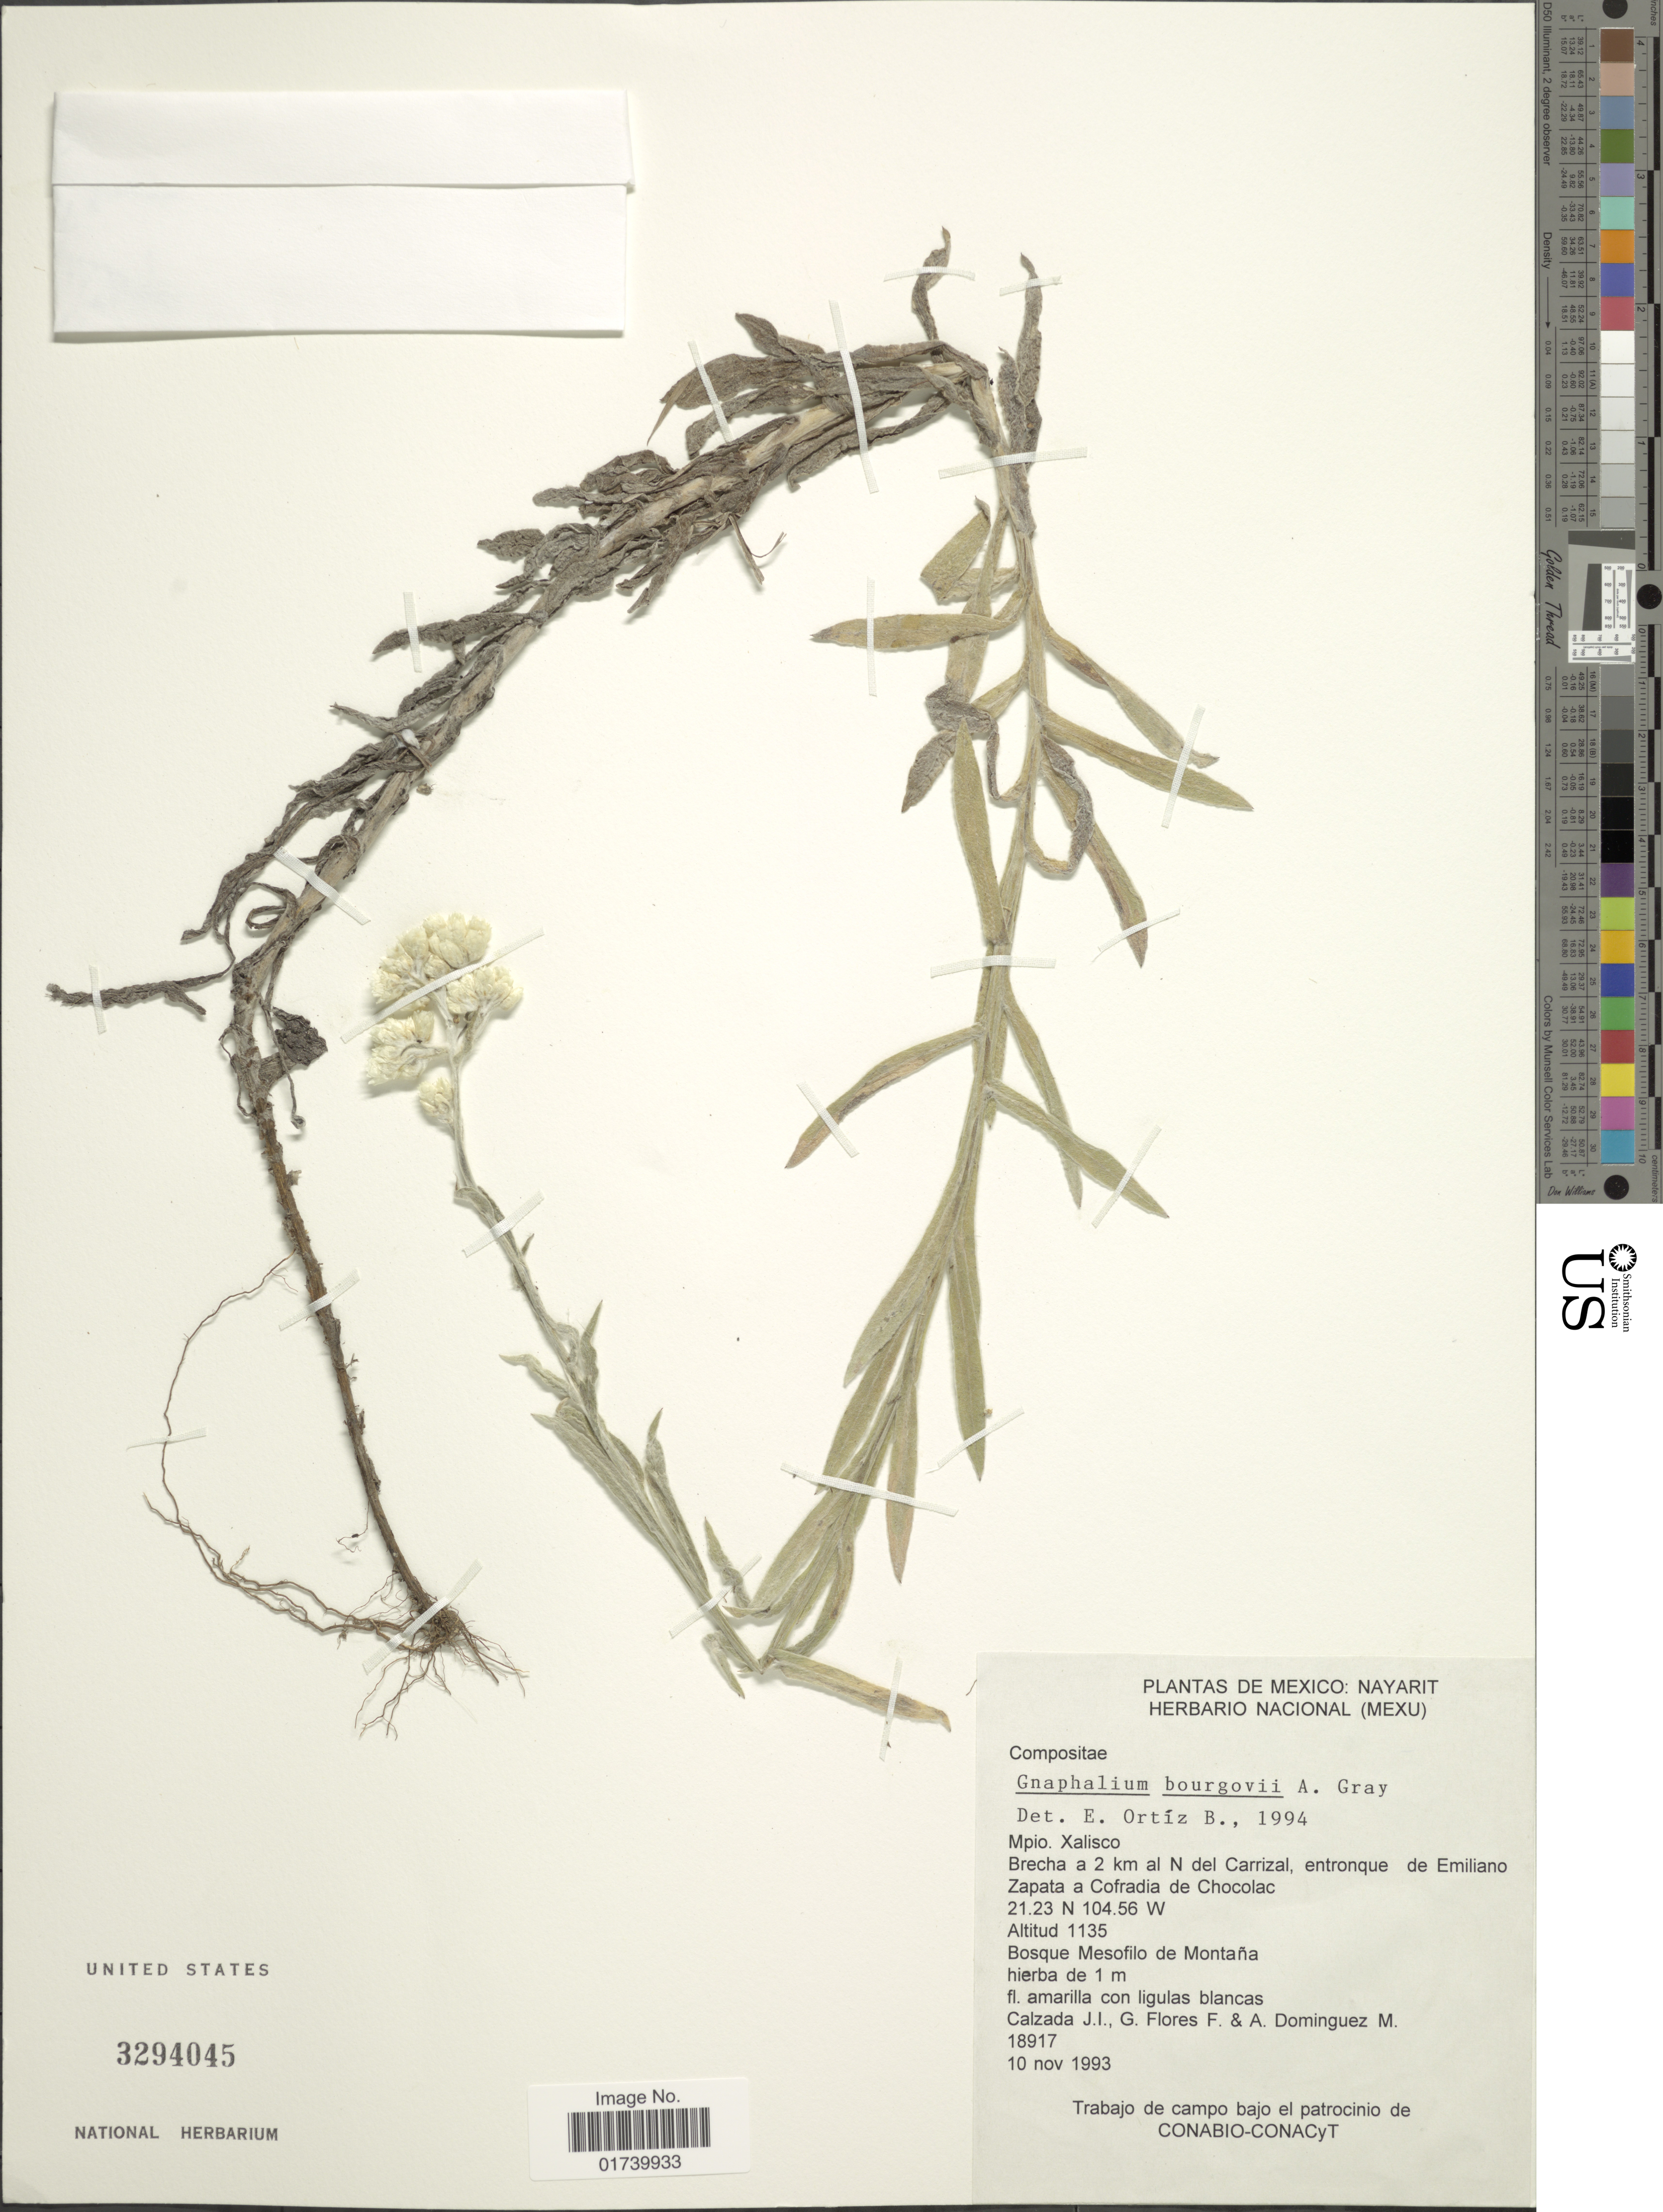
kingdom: Plantae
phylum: Tracheophyta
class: Magnoliopsida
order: Asterales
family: Asteraceae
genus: Pseudognaphalium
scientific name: Pseudognaphalium jaliscense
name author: (Greenm.) Anderb.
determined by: Nesom, Guy L.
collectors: J. I. Calzada, G. Flores F. & A. Dominguez M.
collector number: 18917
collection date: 1993-11-10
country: Mexico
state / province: Nayarit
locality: Mpio Xalisco, Brecha a 2 km al N del Carrizal, entronque de Emiliano Zapata a Cofradia de Chocolac.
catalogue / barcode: US 3294045